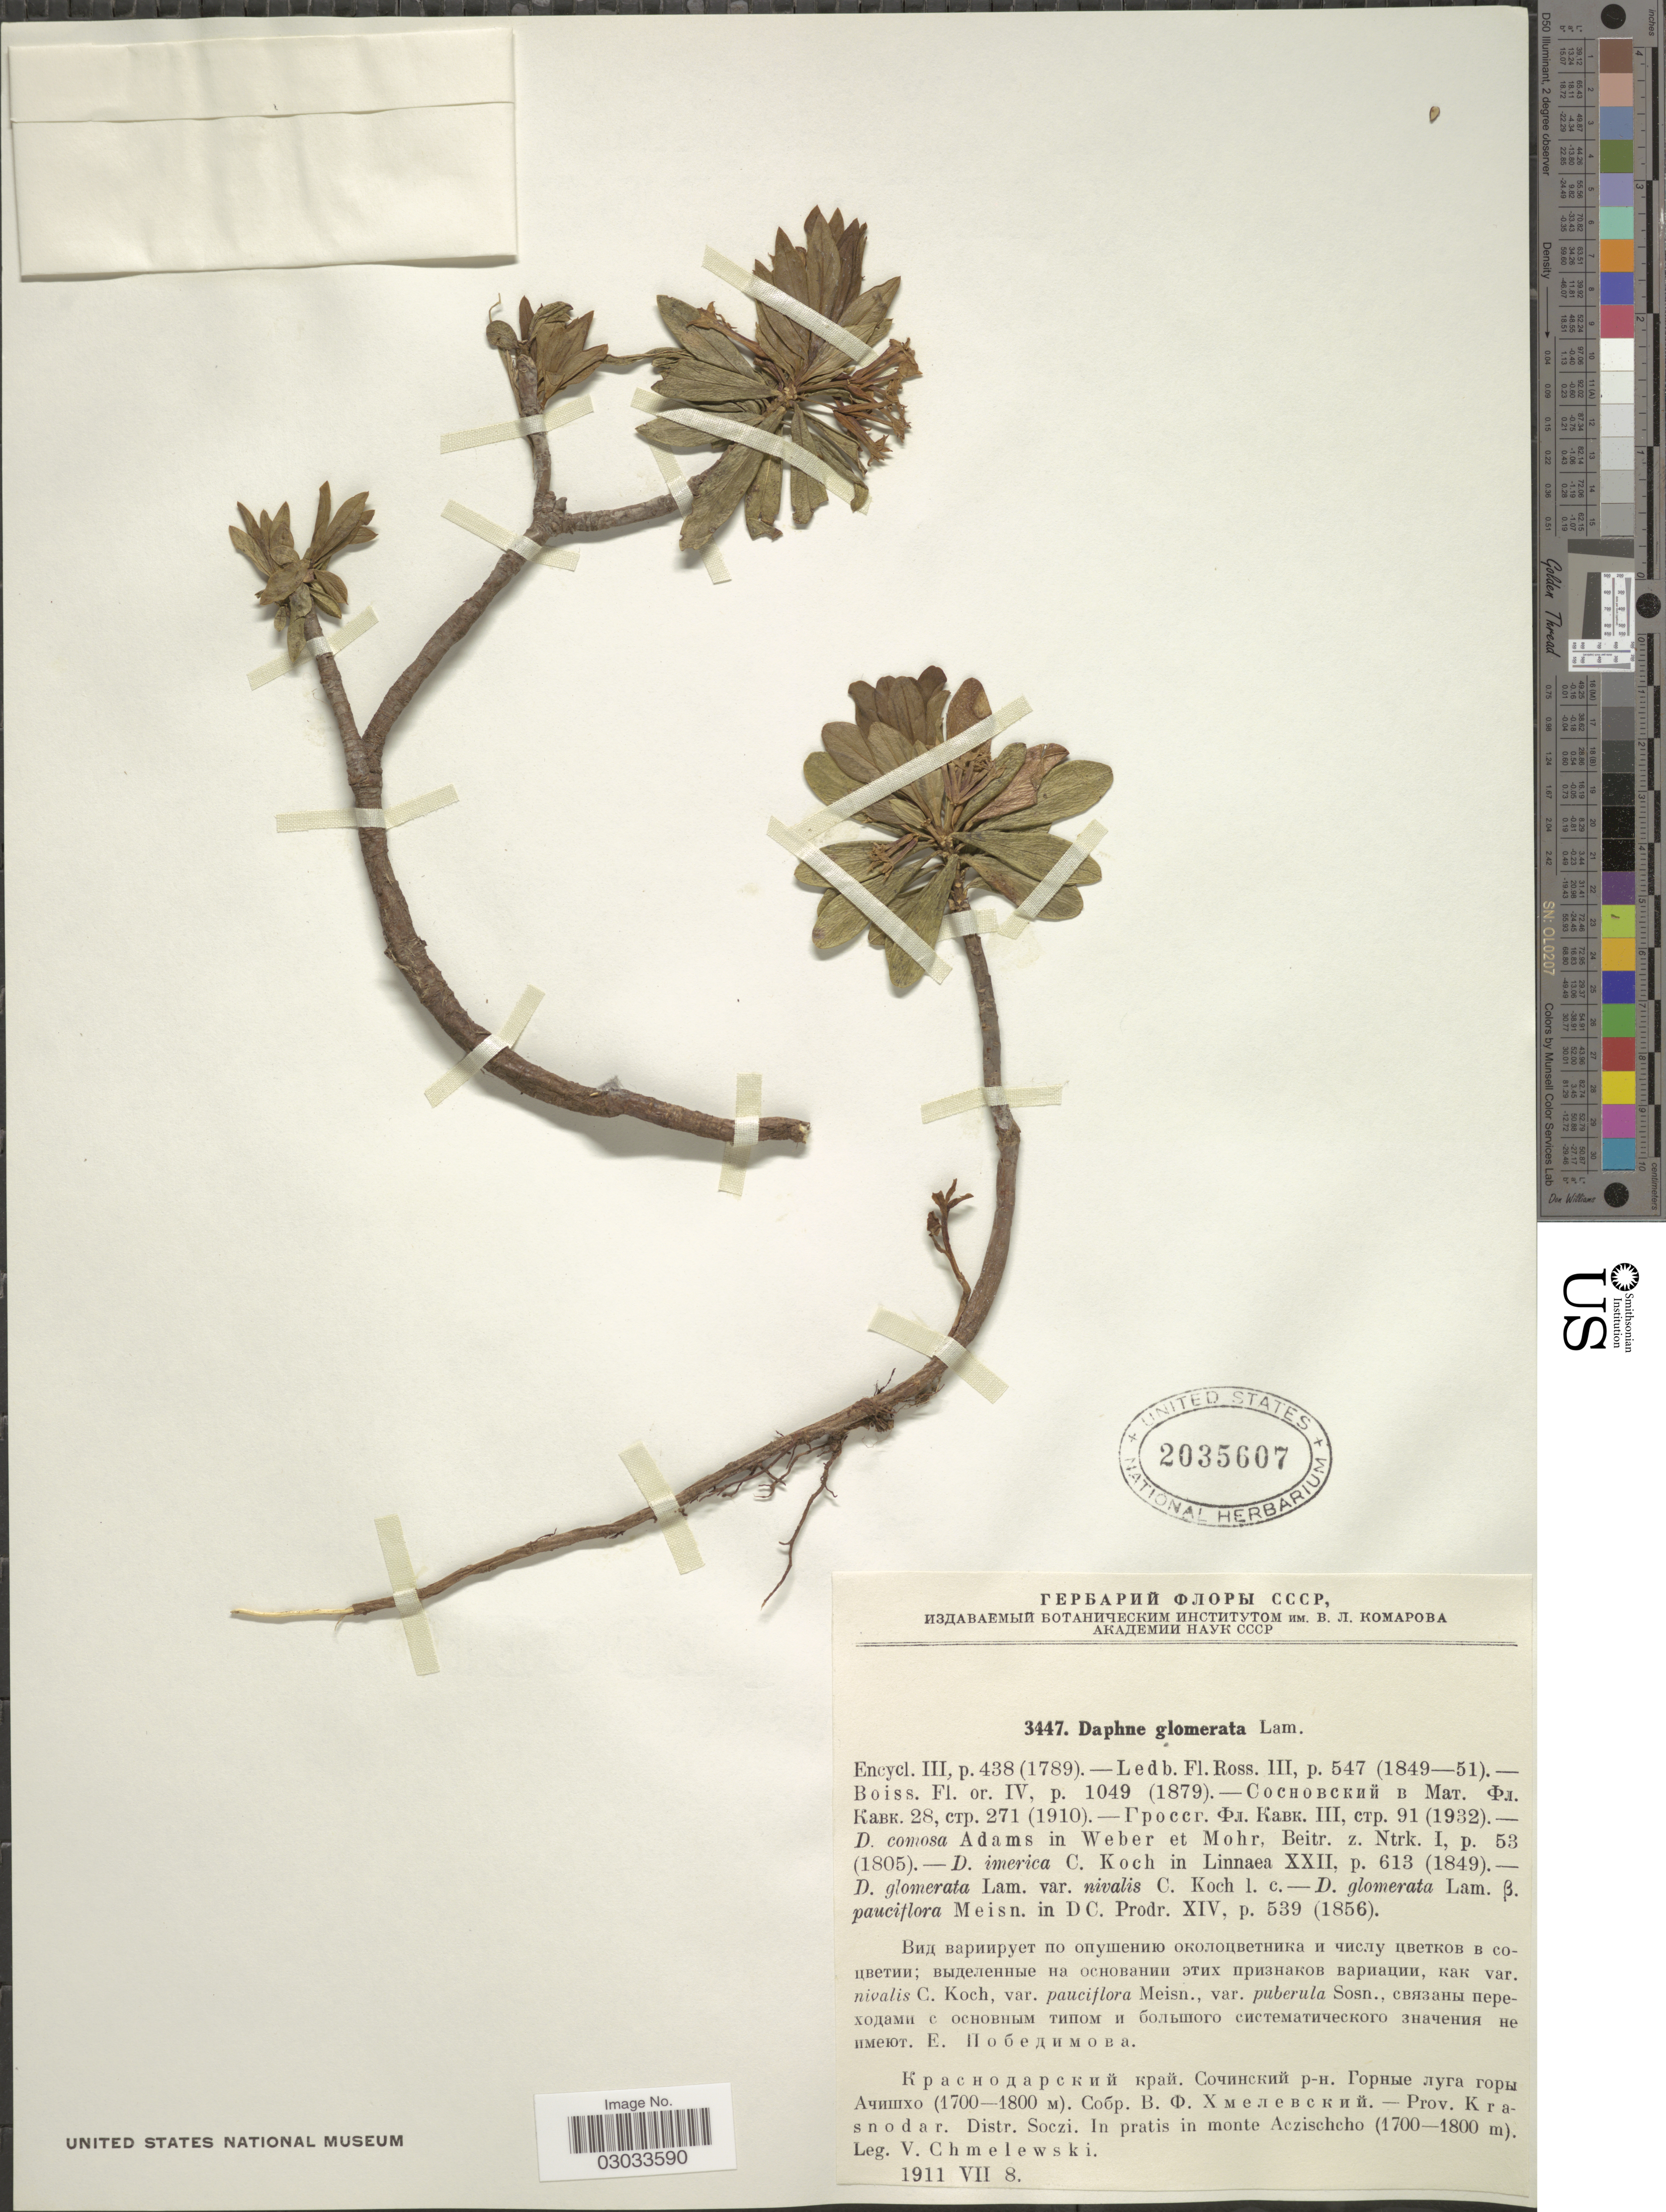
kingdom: Plantae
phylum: Tracheophyta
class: Magnoliopsida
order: Malvales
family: Thymelaeaceae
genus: Daphne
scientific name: Daphne glomerata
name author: Lam.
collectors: V. Chmelevski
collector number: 3447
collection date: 1911-07-08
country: Russian Federation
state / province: Krasnodar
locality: Prov. Krasnodar. Distr. Soczi. In pratis in monte Aczischecho.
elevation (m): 1700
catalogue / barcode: US 2035607